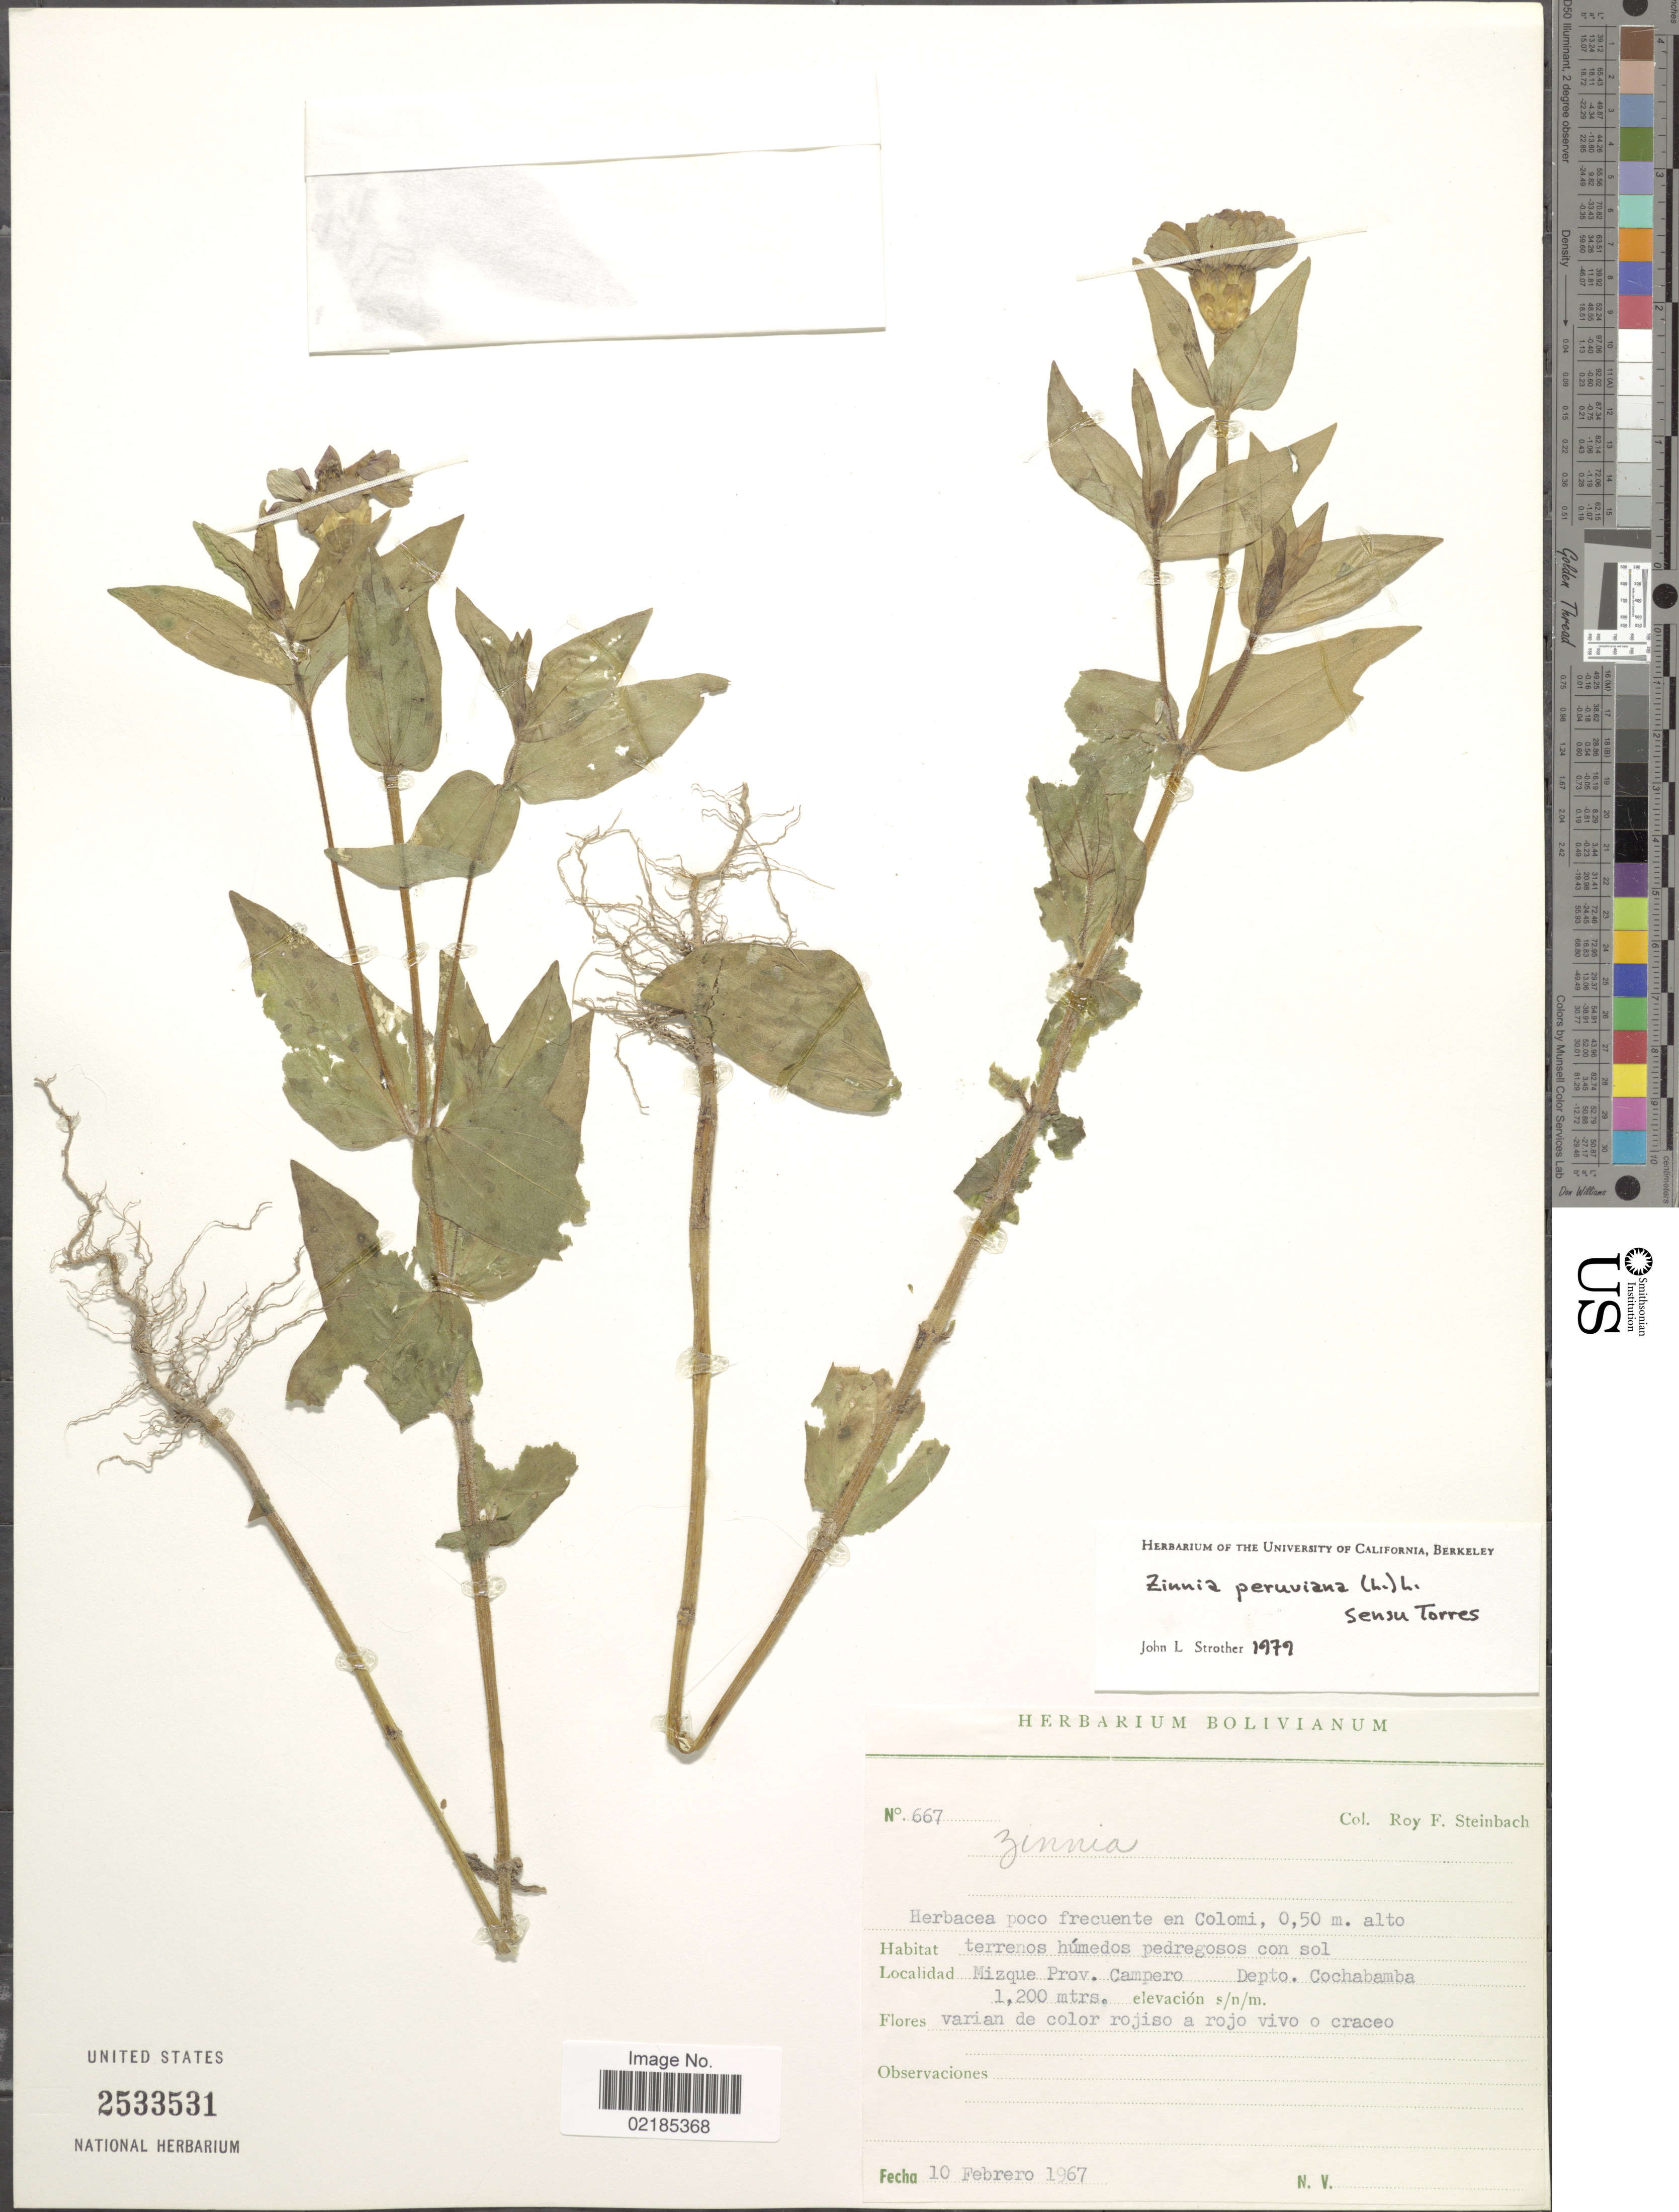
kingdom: Plantae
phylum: Tracheophyta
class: Magnoliopsida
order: Asterales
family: Asteraceae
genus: Zinnia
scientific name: Zinnia multiflora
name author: L.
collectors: R. F. Steinbach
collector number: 667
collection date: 1967-02-10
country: Bolivia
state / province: Cochabamba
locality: Mizque Prov. Campero.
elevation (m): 1200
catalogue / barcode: US 2533531